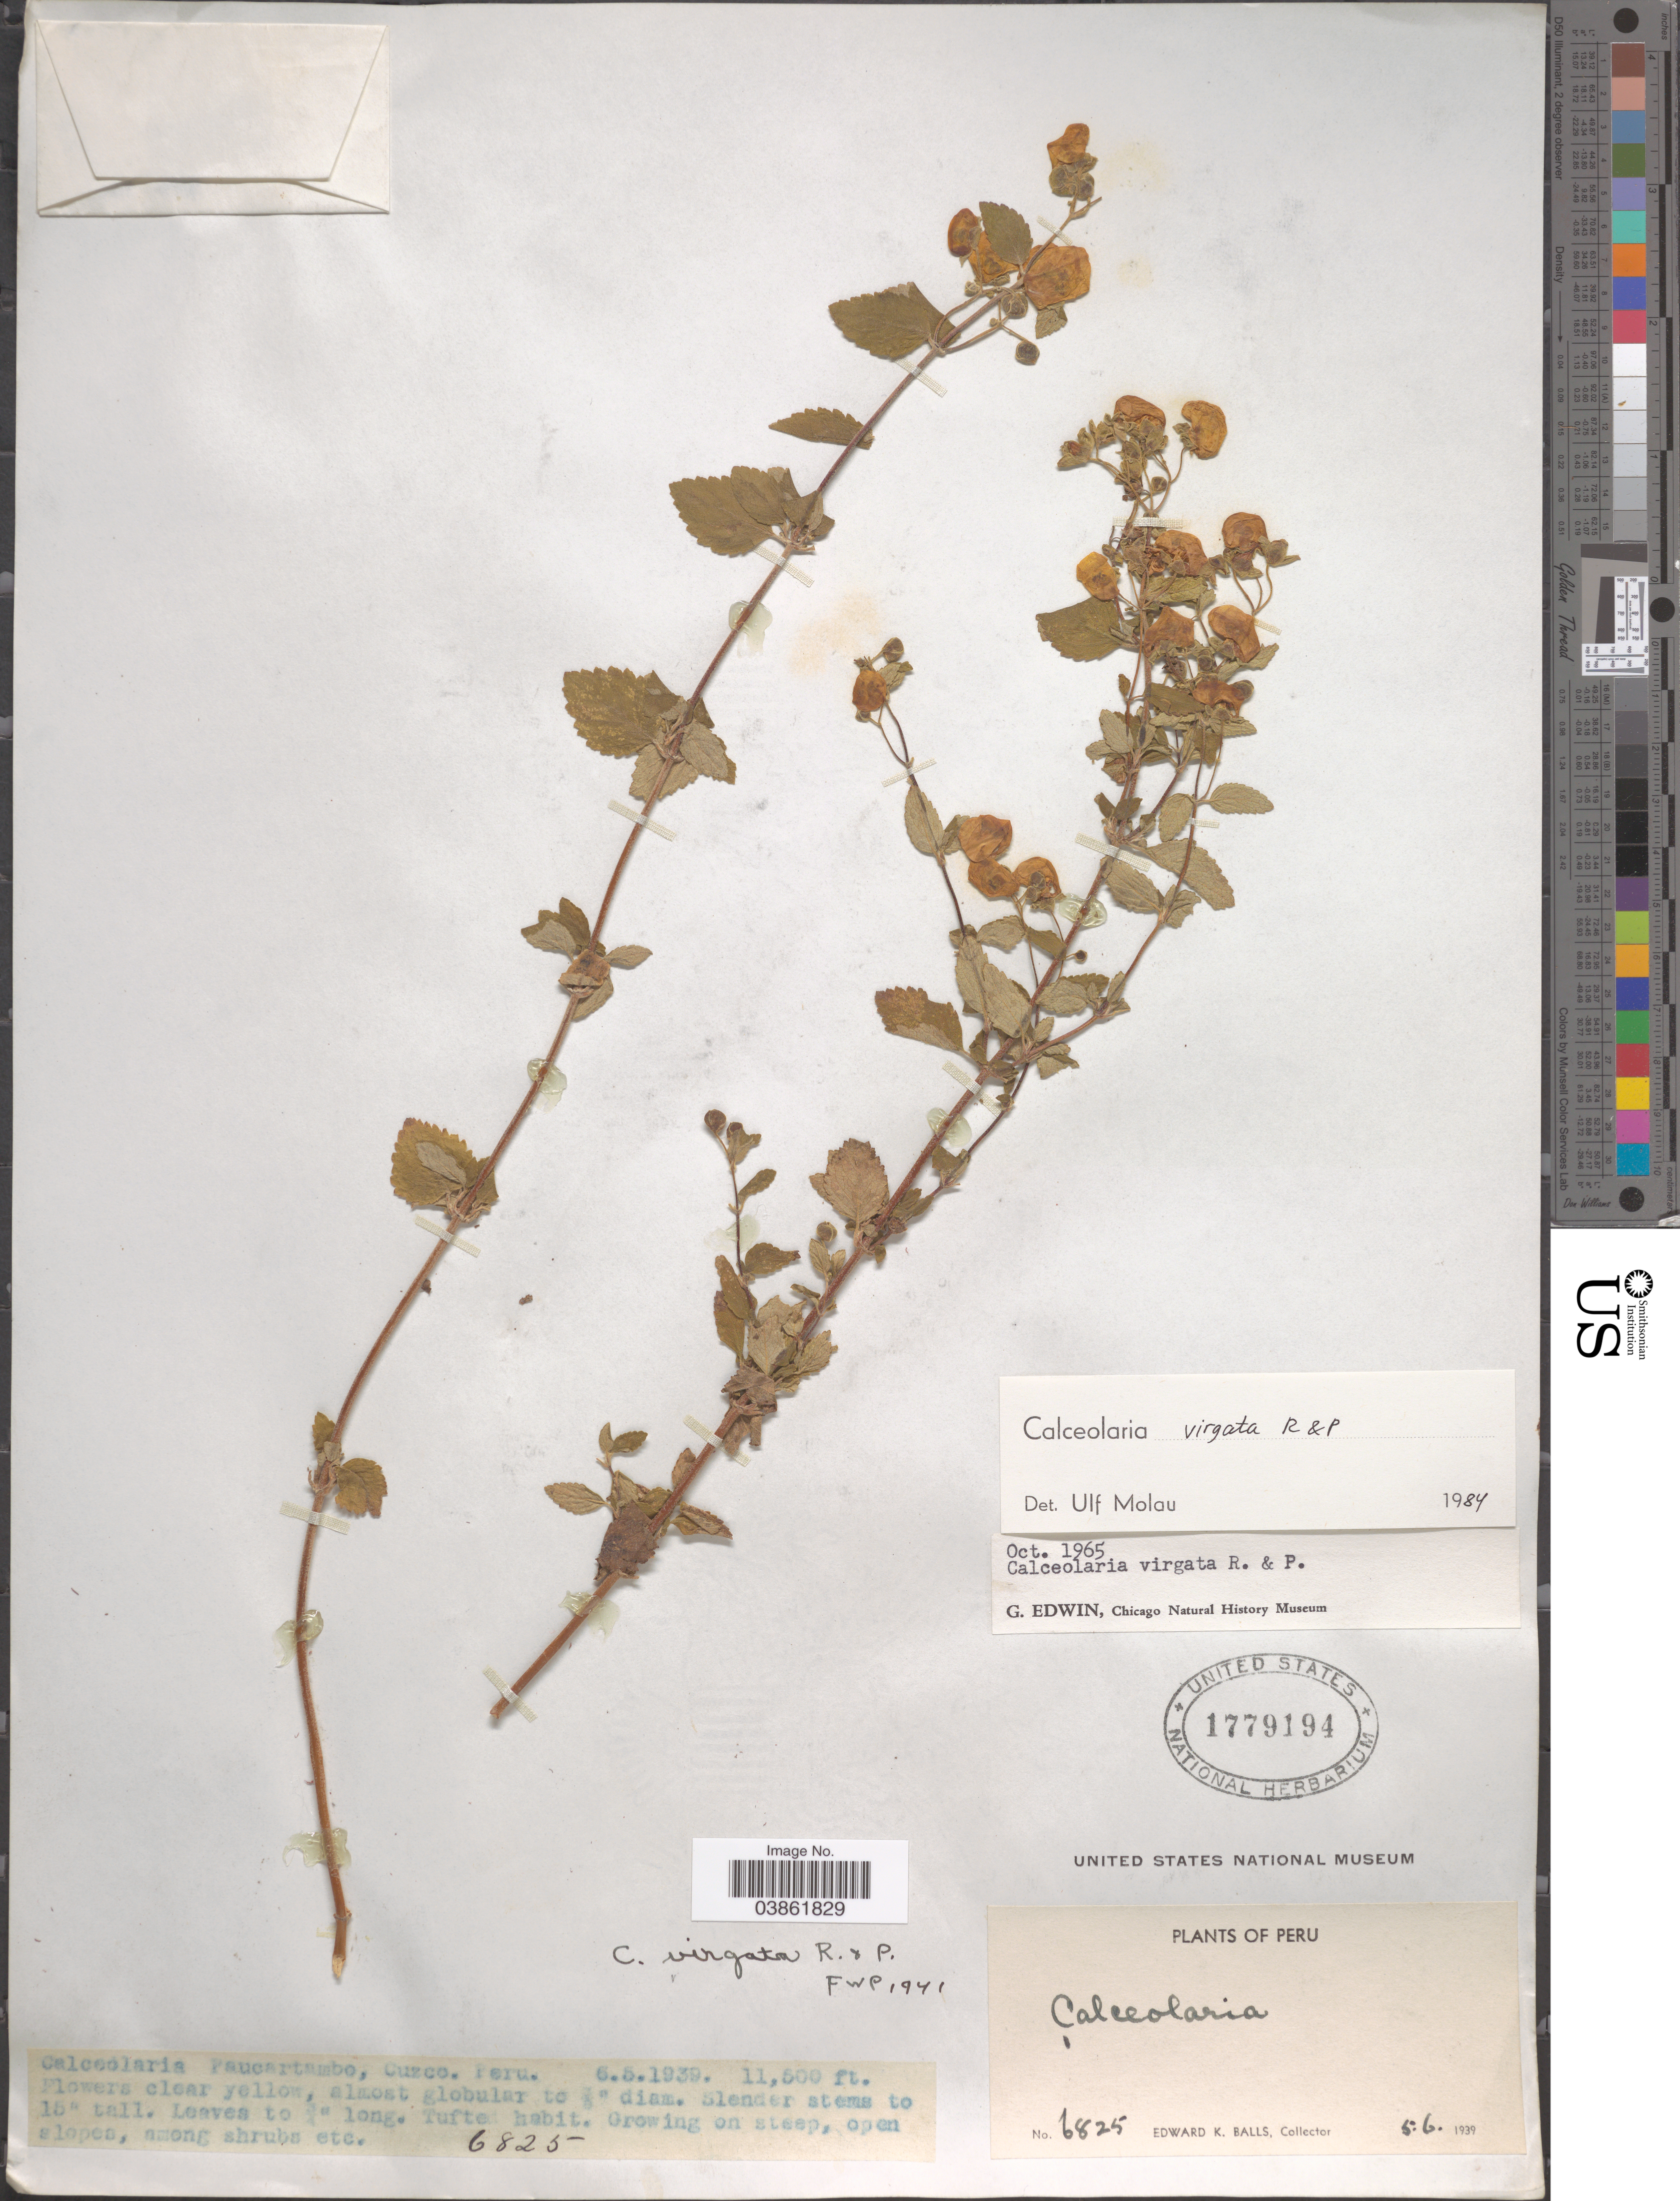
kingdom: Plantae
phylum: Tracheophyta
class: Magnoliopsida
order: Lamiales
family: Calceolariaceae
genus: Calceolaria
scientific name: Calceolaria virgata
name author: Ruiz & Pav.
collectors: E. K. Balls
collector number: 6825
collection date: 1939-05-06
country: Peru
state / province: Cusco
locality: Paucartambo, Cuzco.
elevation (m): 3505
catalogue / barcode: US 1779194